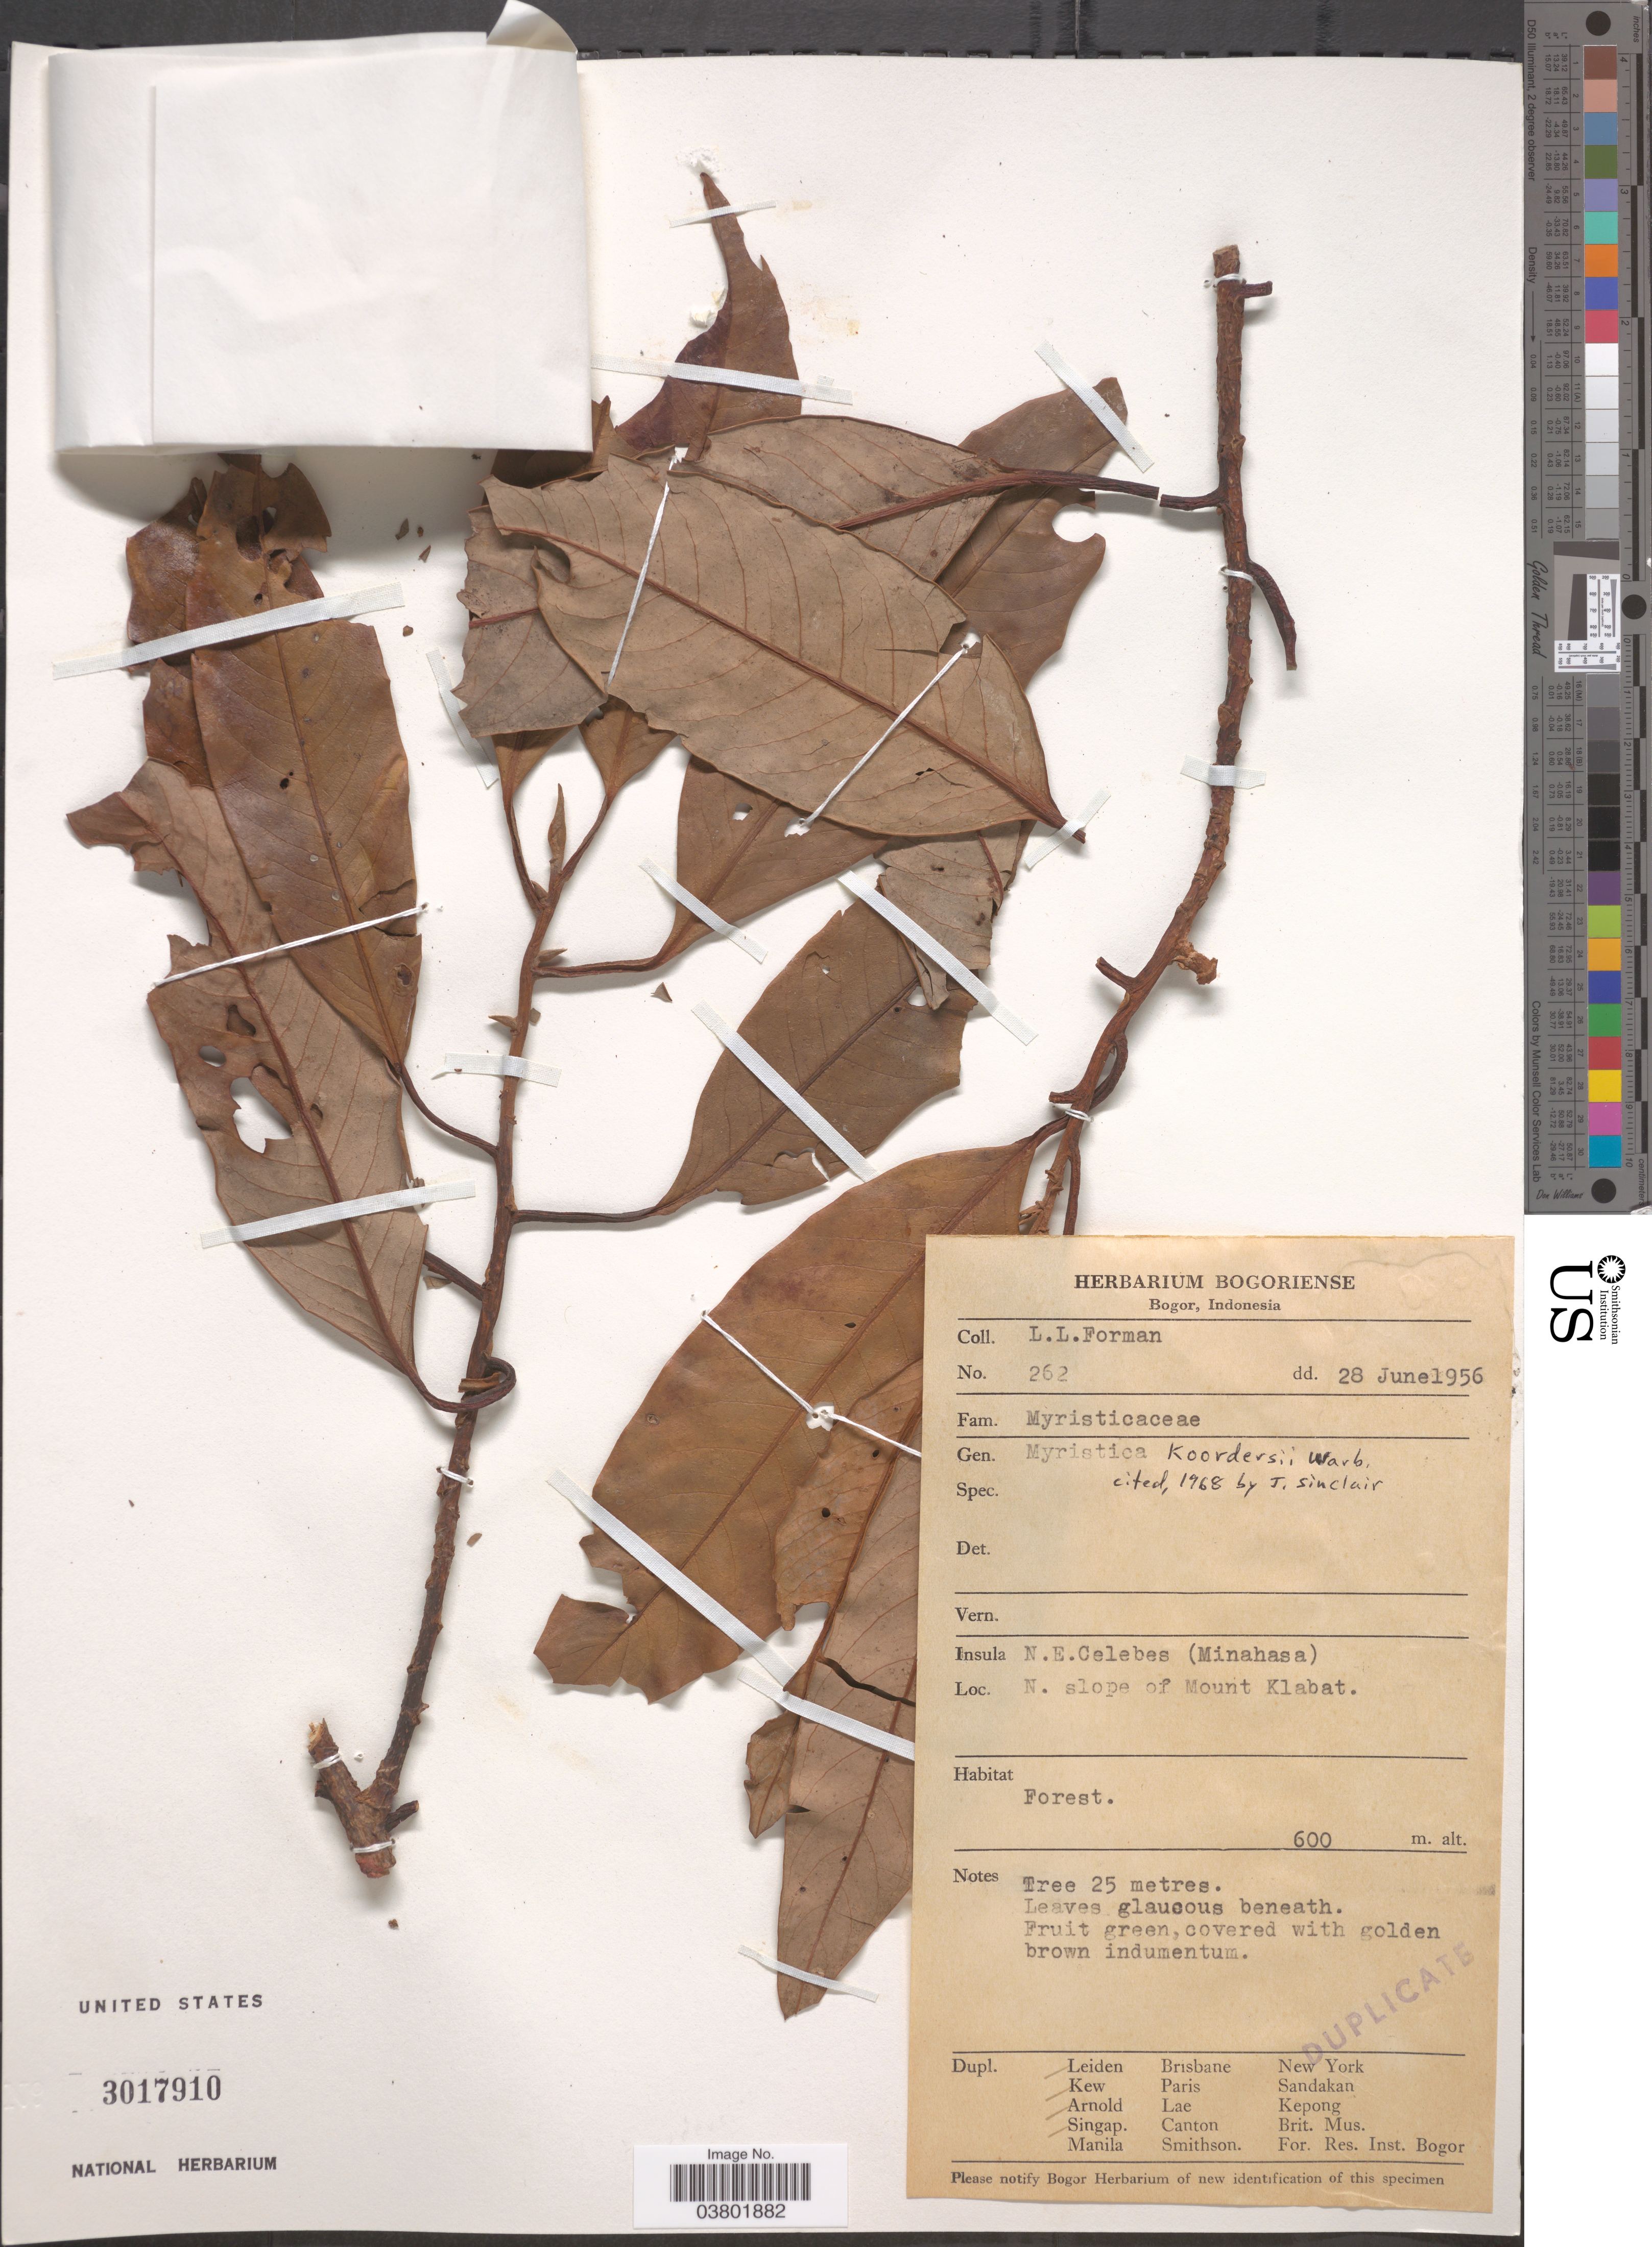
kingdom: Plantae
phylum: Tracheophyta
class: Magnoliopsida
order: Magnoliales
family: Myristicaceae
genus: Myristica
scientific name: Myristica koordersii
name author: Warb.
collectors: L. Forman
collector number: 262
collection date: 1956-06-28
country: Indonesia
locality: Insula N.E. Celebes (Minahasa). N. slope of Mount Klabat.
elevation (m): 600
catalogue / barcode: US 3017910